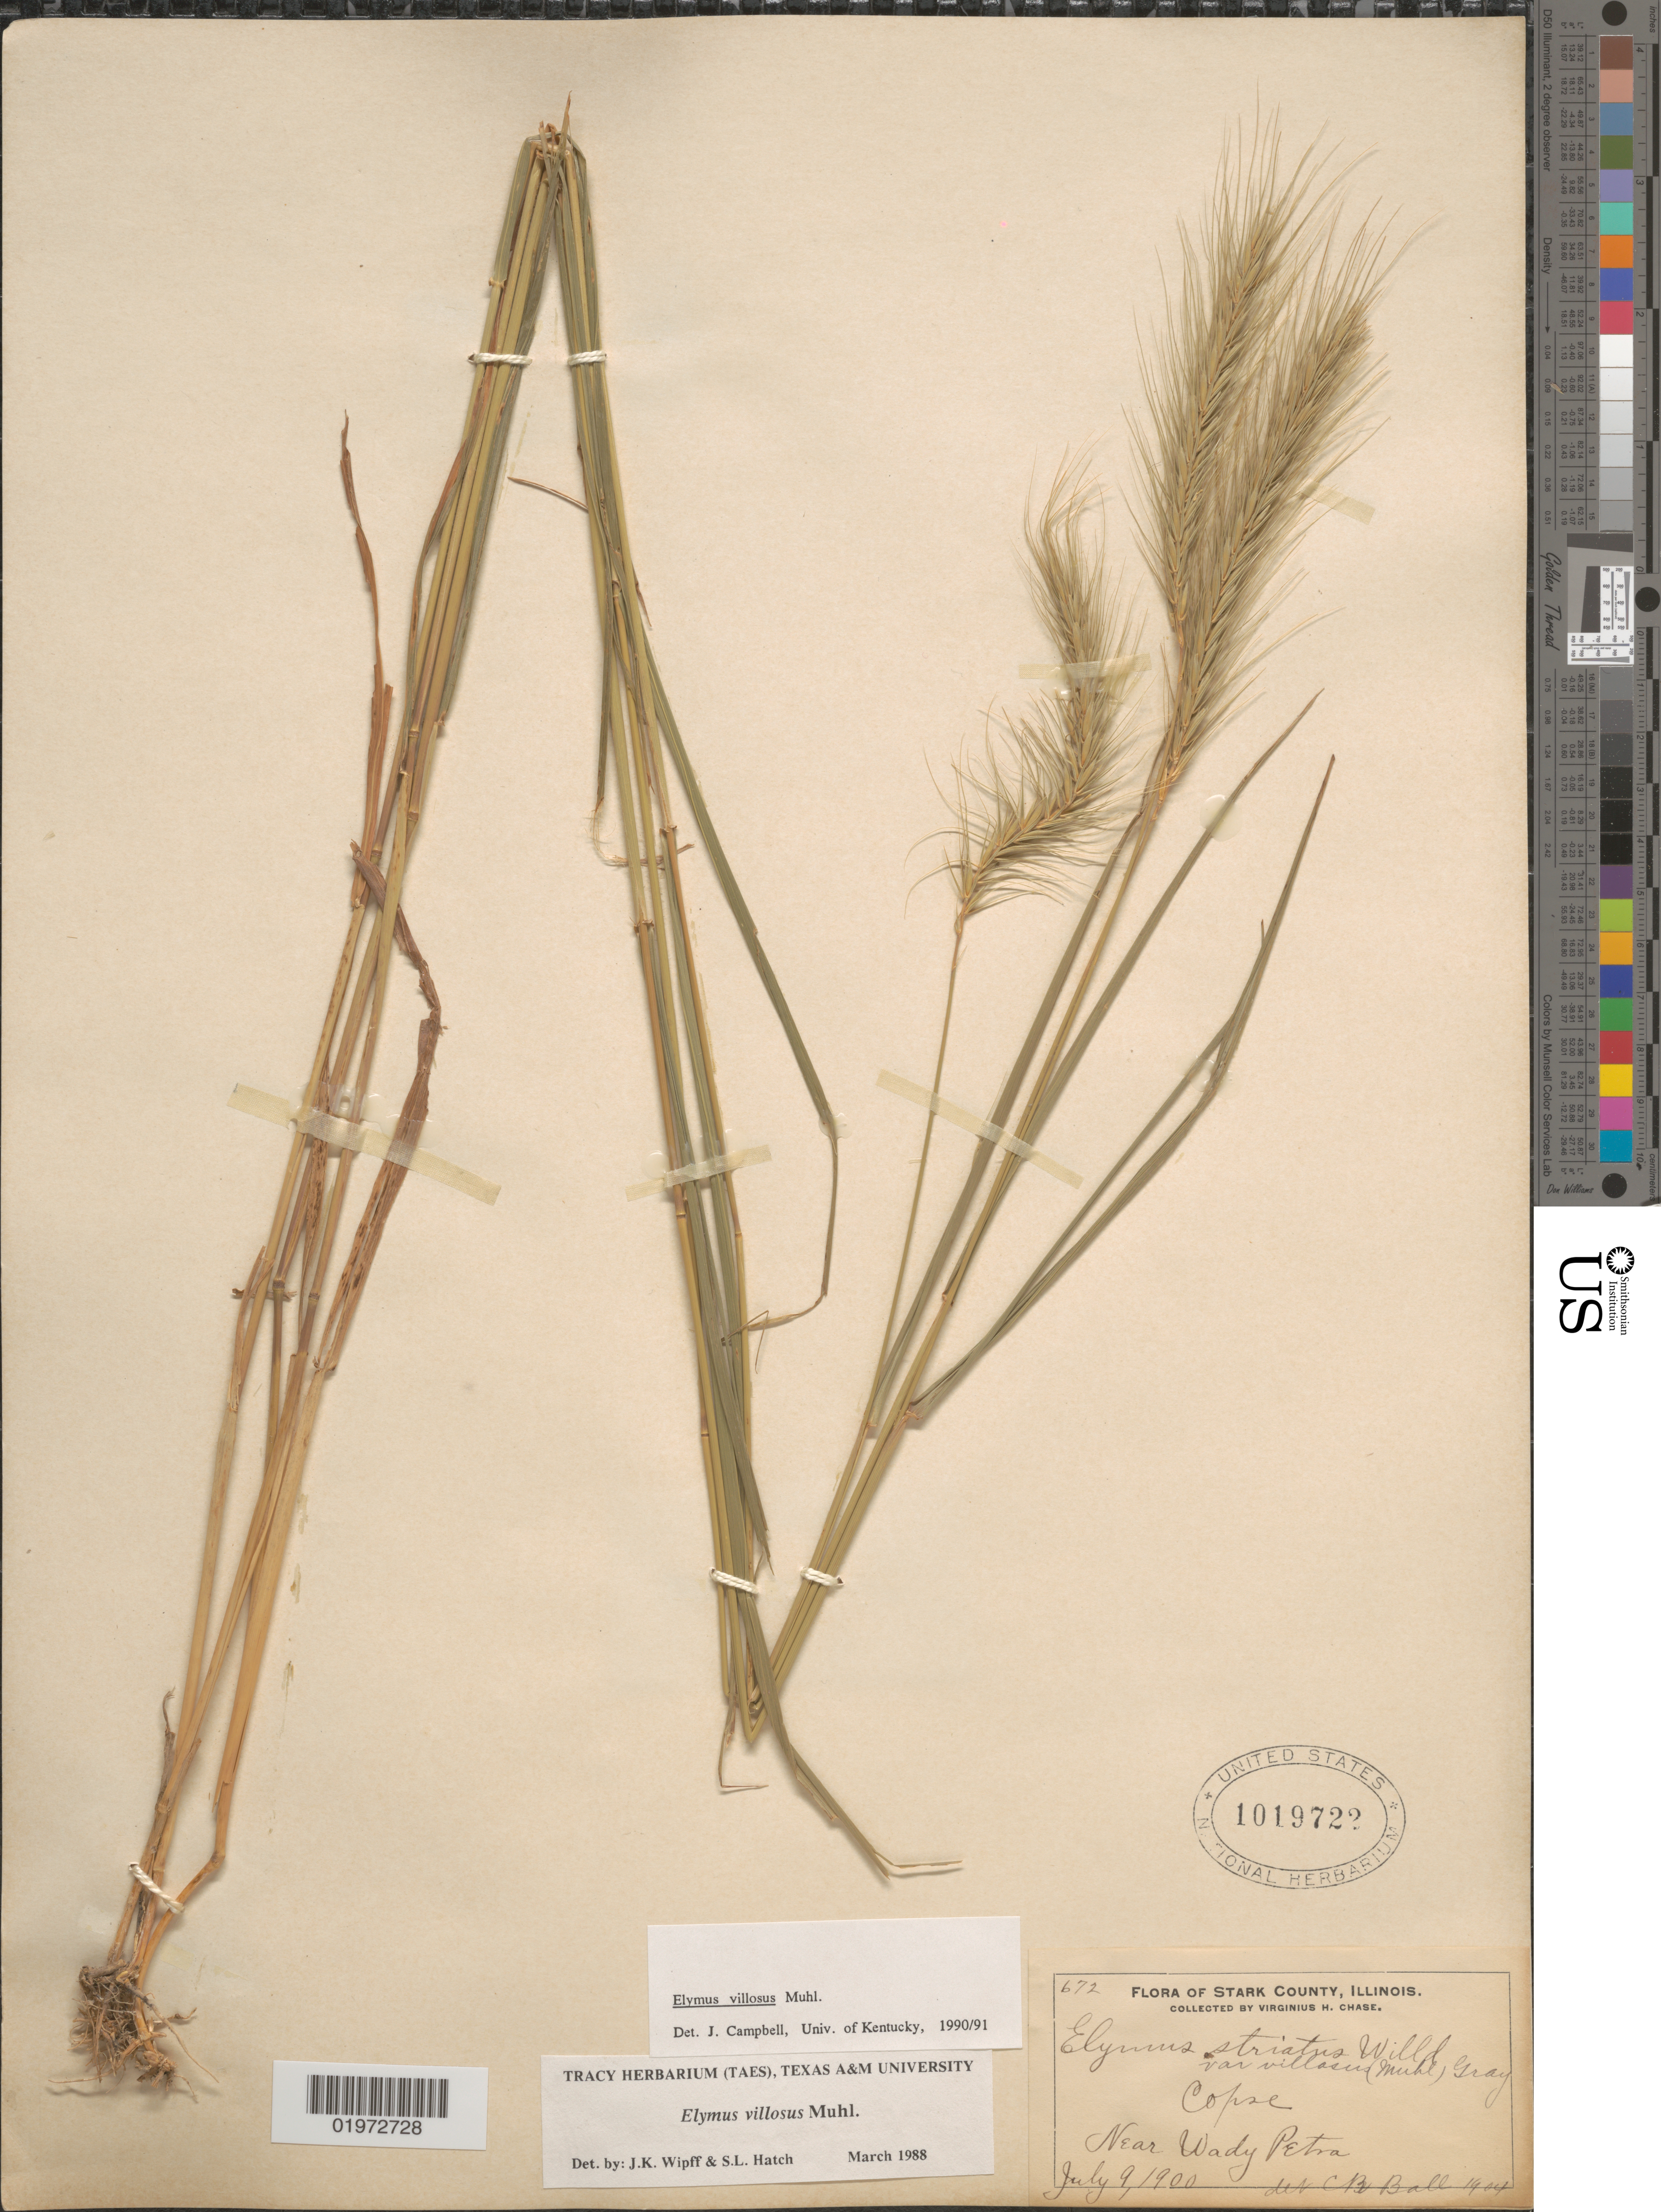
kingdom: Plantae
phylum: Tracheophyta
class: Liliopsida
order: Poales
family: Poaceae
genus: Elymus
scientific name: Elymus villosus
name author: Muhl. ex Willd.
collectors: V. H. Chase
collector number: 672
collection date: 1900-07-09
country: United States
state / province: Illinois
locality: Stark County. Copse. Near Wady Petra.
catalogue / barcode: US 1019722